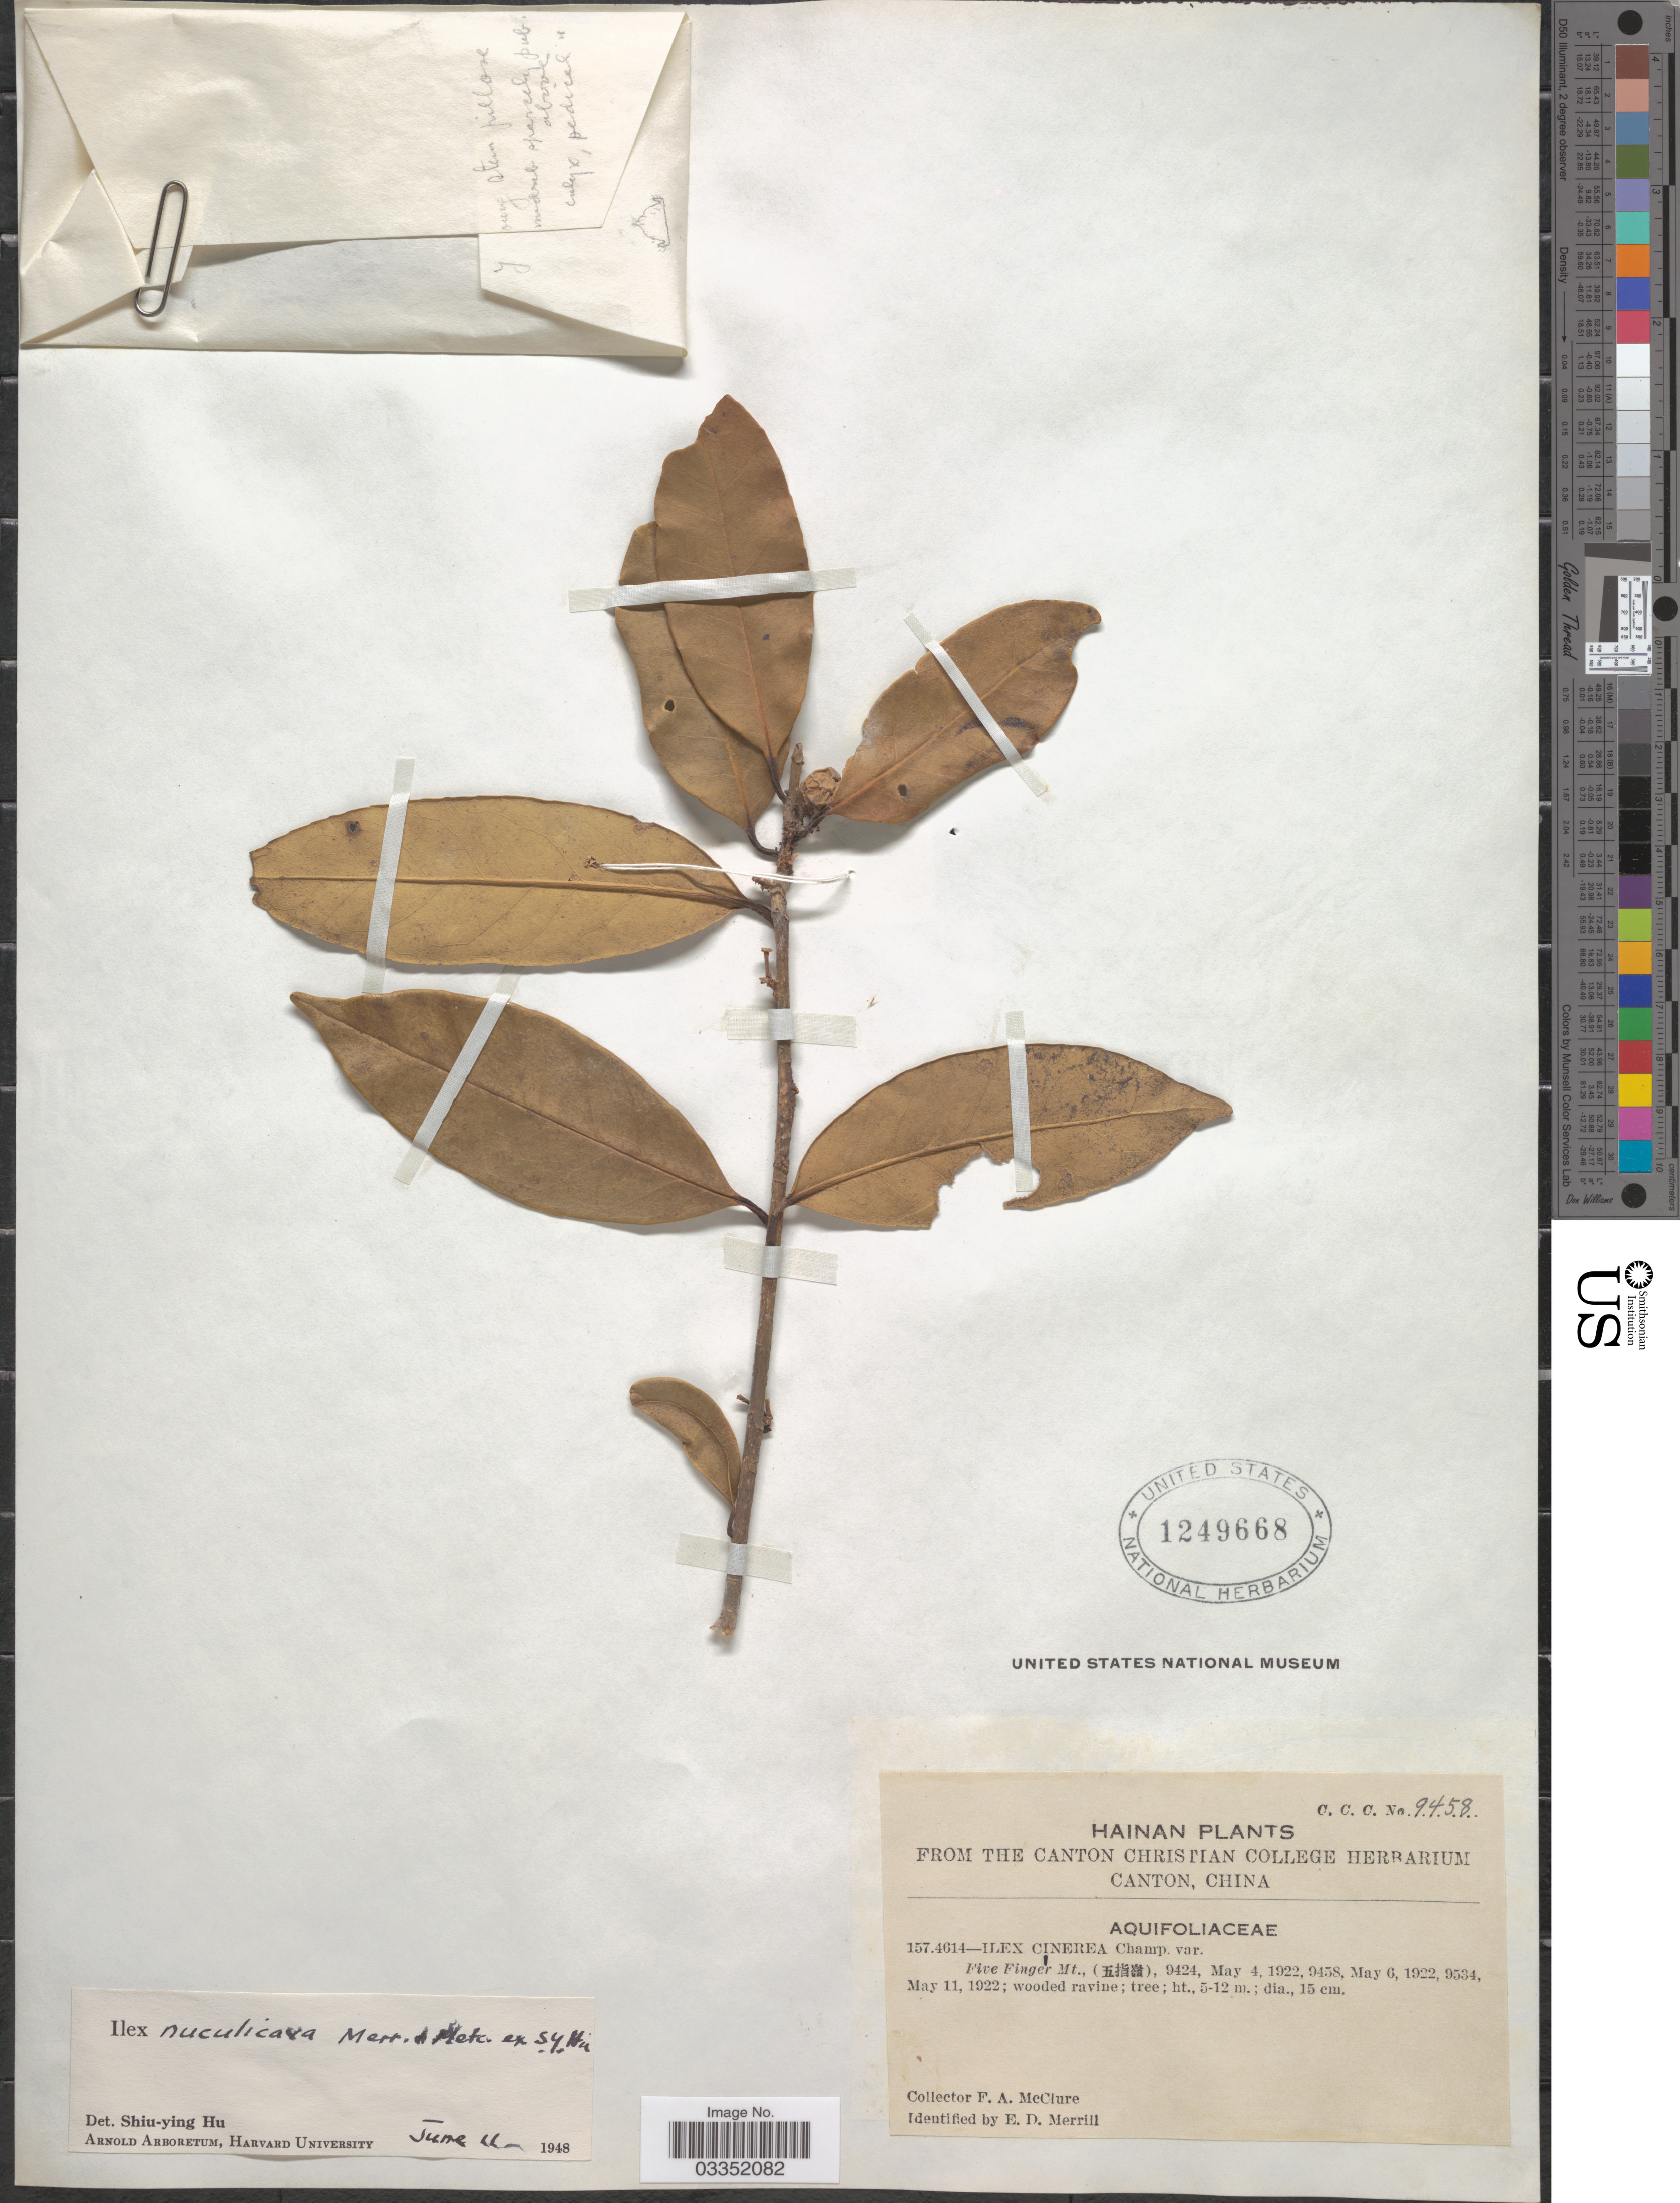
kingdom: Plantae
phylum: Tracheophyta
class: Magnoliopsida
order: Aquifoliales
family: Aquifoliaceae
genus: Ilex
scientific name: Ilex nuculicava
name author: S.Y. Hu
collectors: F. A. McClure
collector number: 9424/ 9458/ 9534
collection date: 1922-05-04/1922-05-11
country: China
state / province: Hainan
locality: Five Finger Mt., (X).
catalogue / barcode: US 1249668